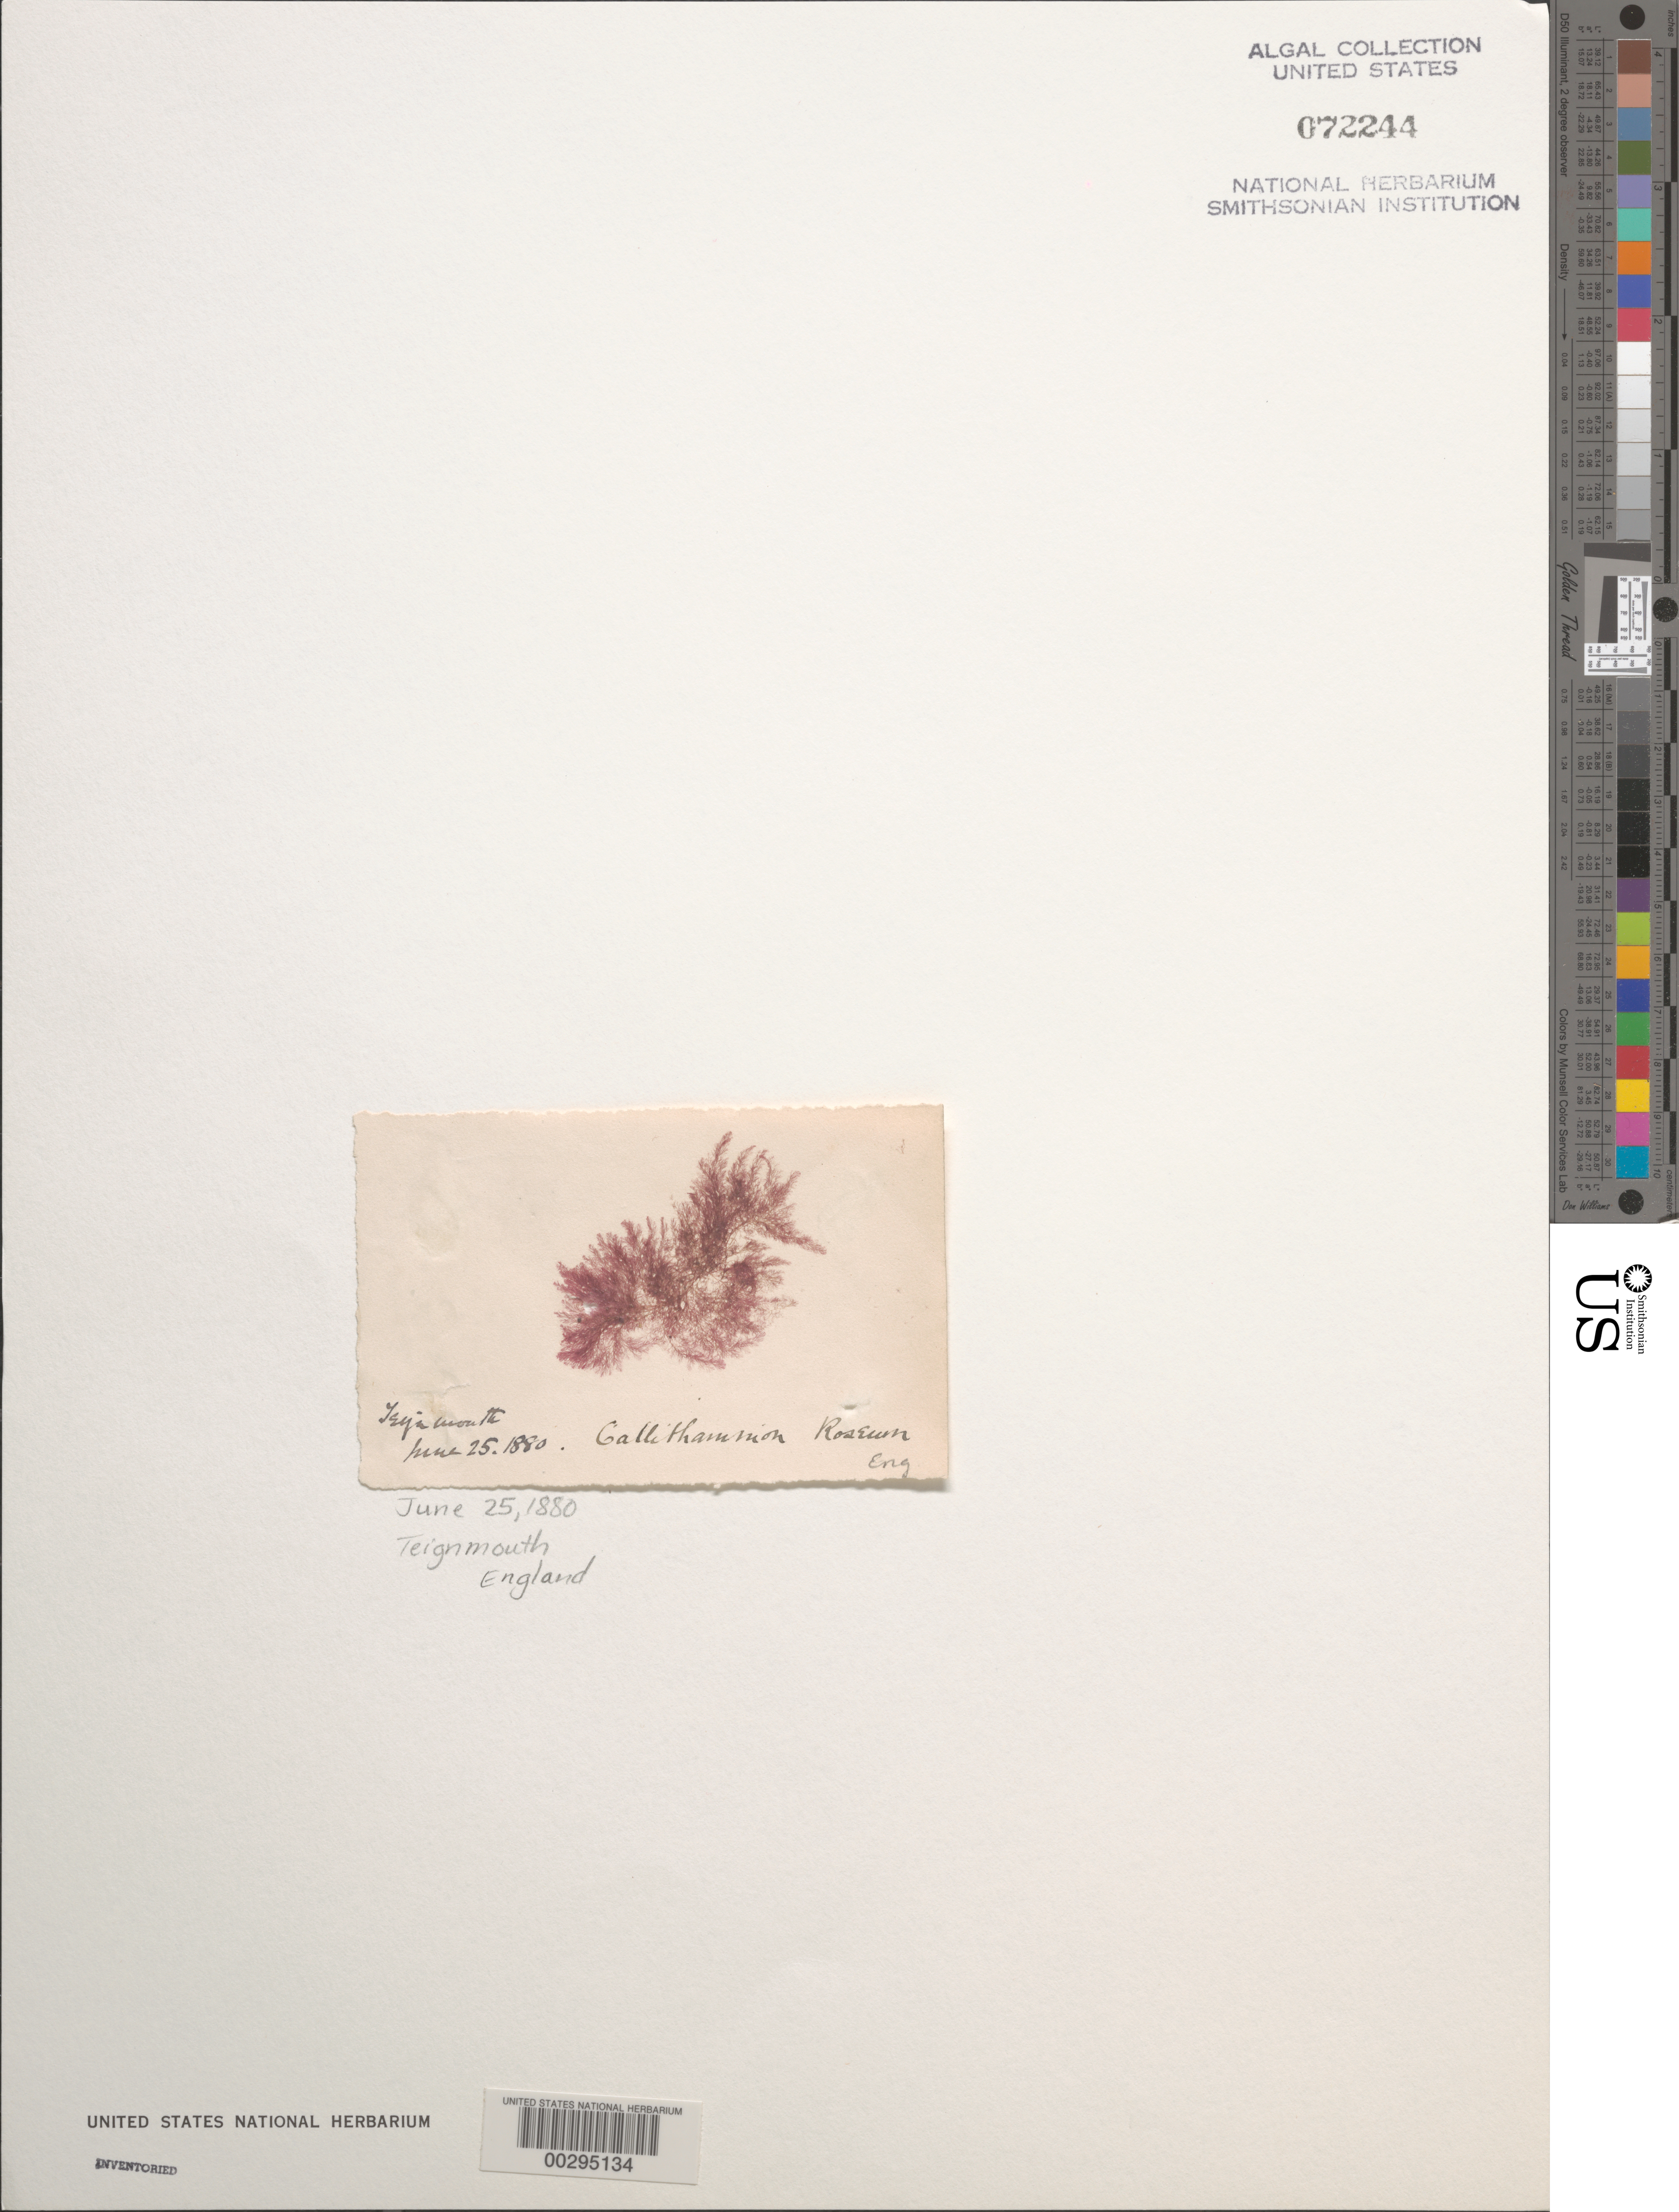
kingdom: Plantae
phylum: Rhodophyta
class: Florideophyceae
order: Ceramiales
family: Callithamniaceae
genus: Gaillona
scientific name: Gaillona rosea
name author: (Roth) A. Athanasiadis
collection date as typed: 25 Jun 1880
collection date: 1880-06-25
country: United Kingdom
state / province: England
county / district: Devon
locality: Teignmouth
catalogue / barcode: US 72244